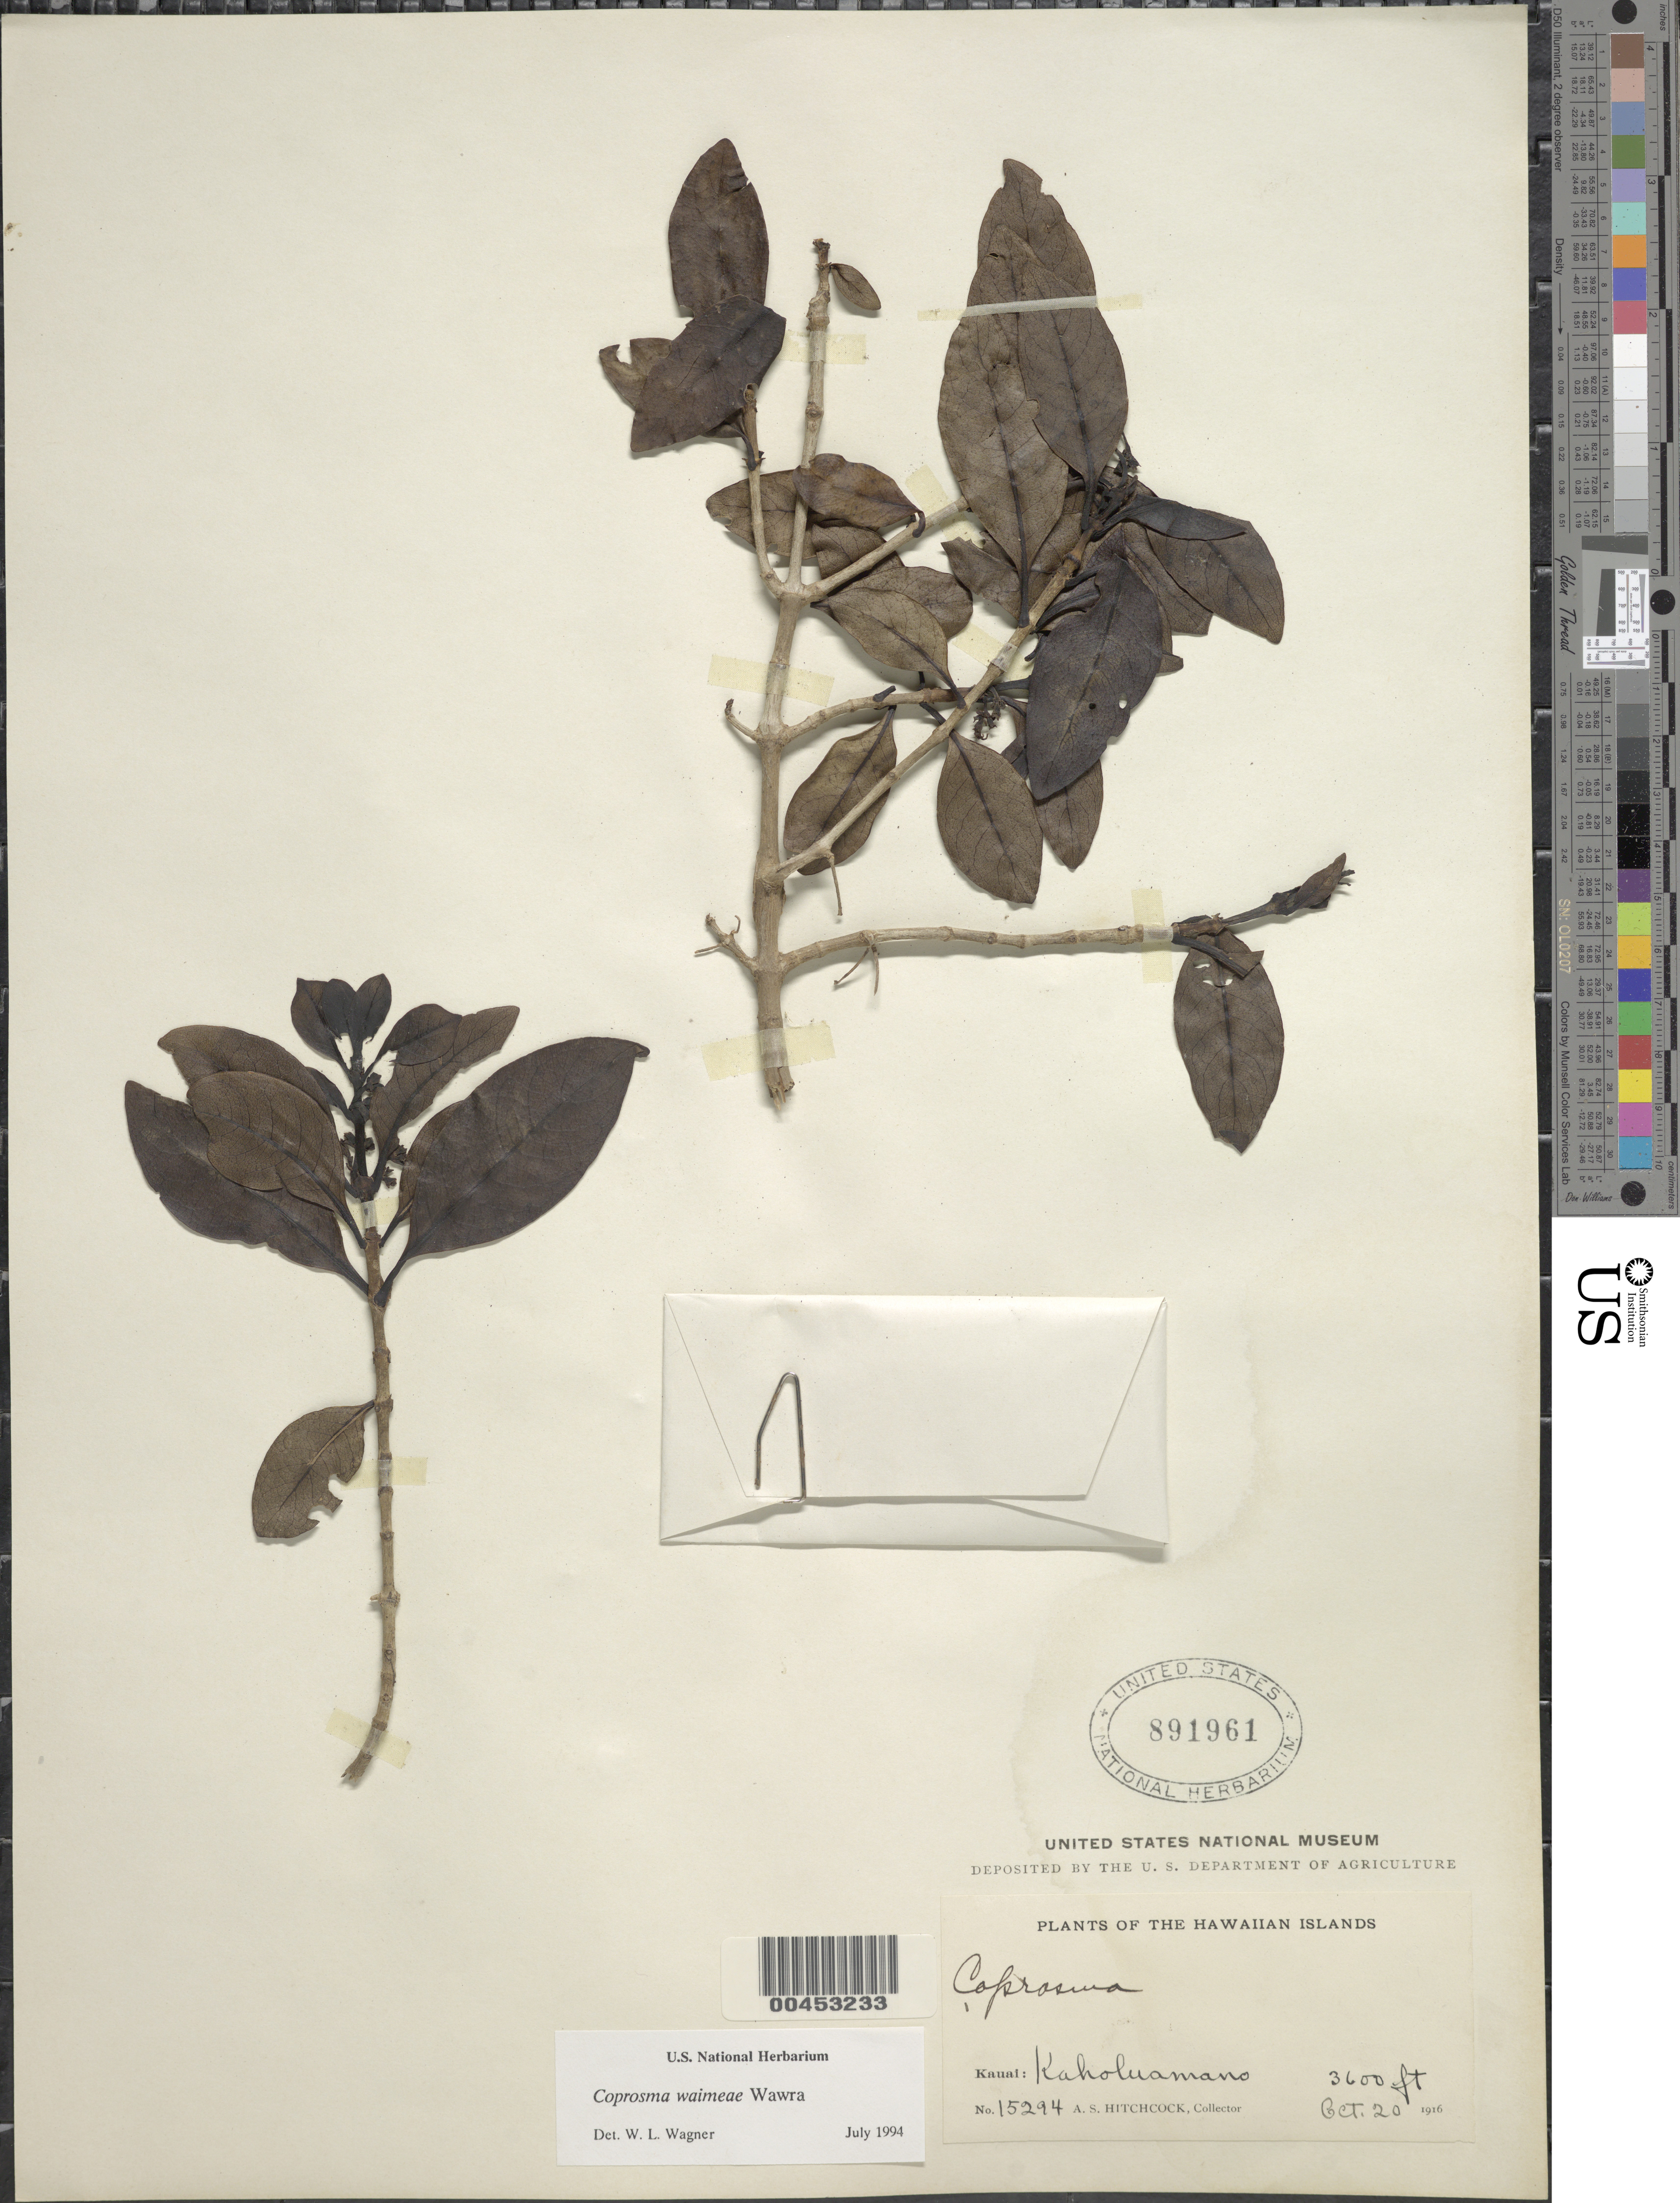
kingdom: Plantae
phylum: Tracheophyta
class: Magnoliopsida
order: Gentianales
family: Rubiaceae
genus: Coprosma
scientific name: Coprosma waimeae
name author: Wawra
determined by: Wagner, W. L., (BOT), Smithsonian Institution - National Museum of Natural History (UNITED STATES)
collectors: A. S. Hitchcock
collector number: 15294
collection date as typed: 20 Oct 1916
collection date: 1916-10-20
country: United States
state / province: Hawaii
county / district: Kauai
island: Kaua'i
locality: Kaholuamano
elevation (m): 1097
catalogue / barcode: US 891961